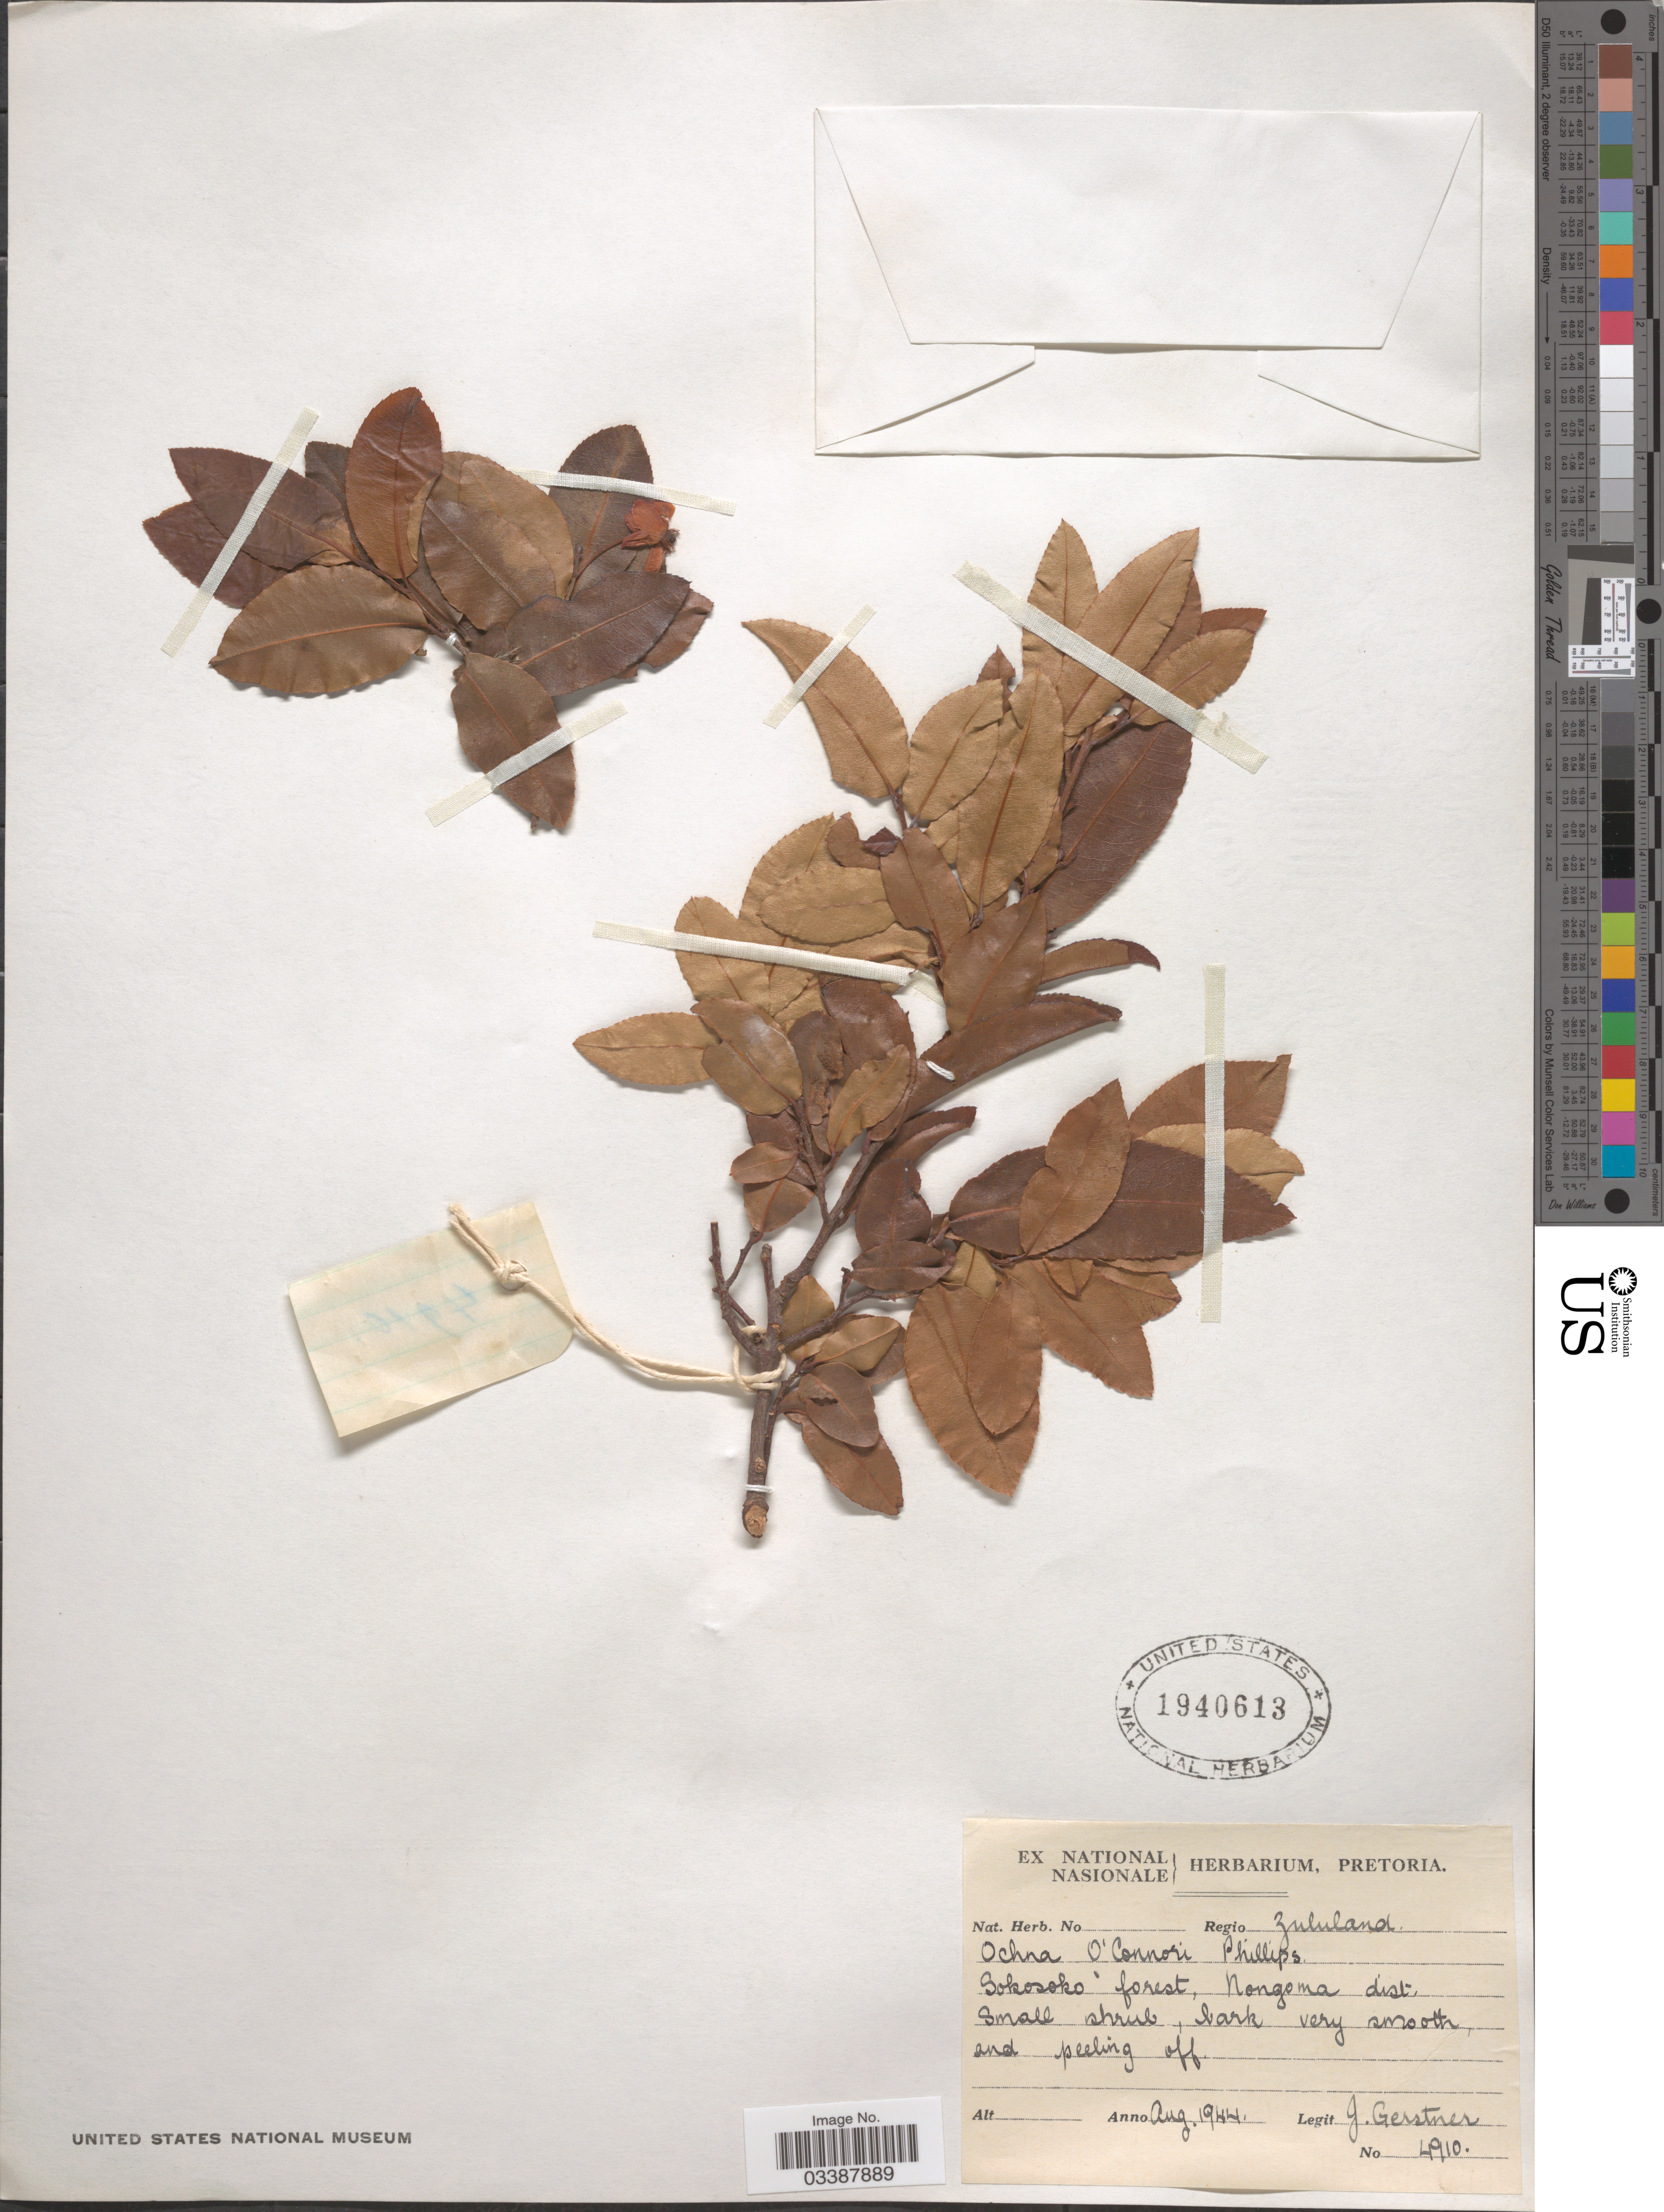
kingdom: Plantae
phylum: Tracheophyta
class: Magnoliopsida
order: Malpighiales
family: Ochnaceae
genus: Ochna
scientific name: Ochna arborea subsp. oconnorii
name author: Du Toit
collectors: J. Gerstner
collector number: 4910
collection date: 1944-08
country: South Africa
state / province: KwaZulu-Natal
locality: Regio Zululand. Sokosoko forest, Nongoma dist.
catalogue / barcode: US 1940613